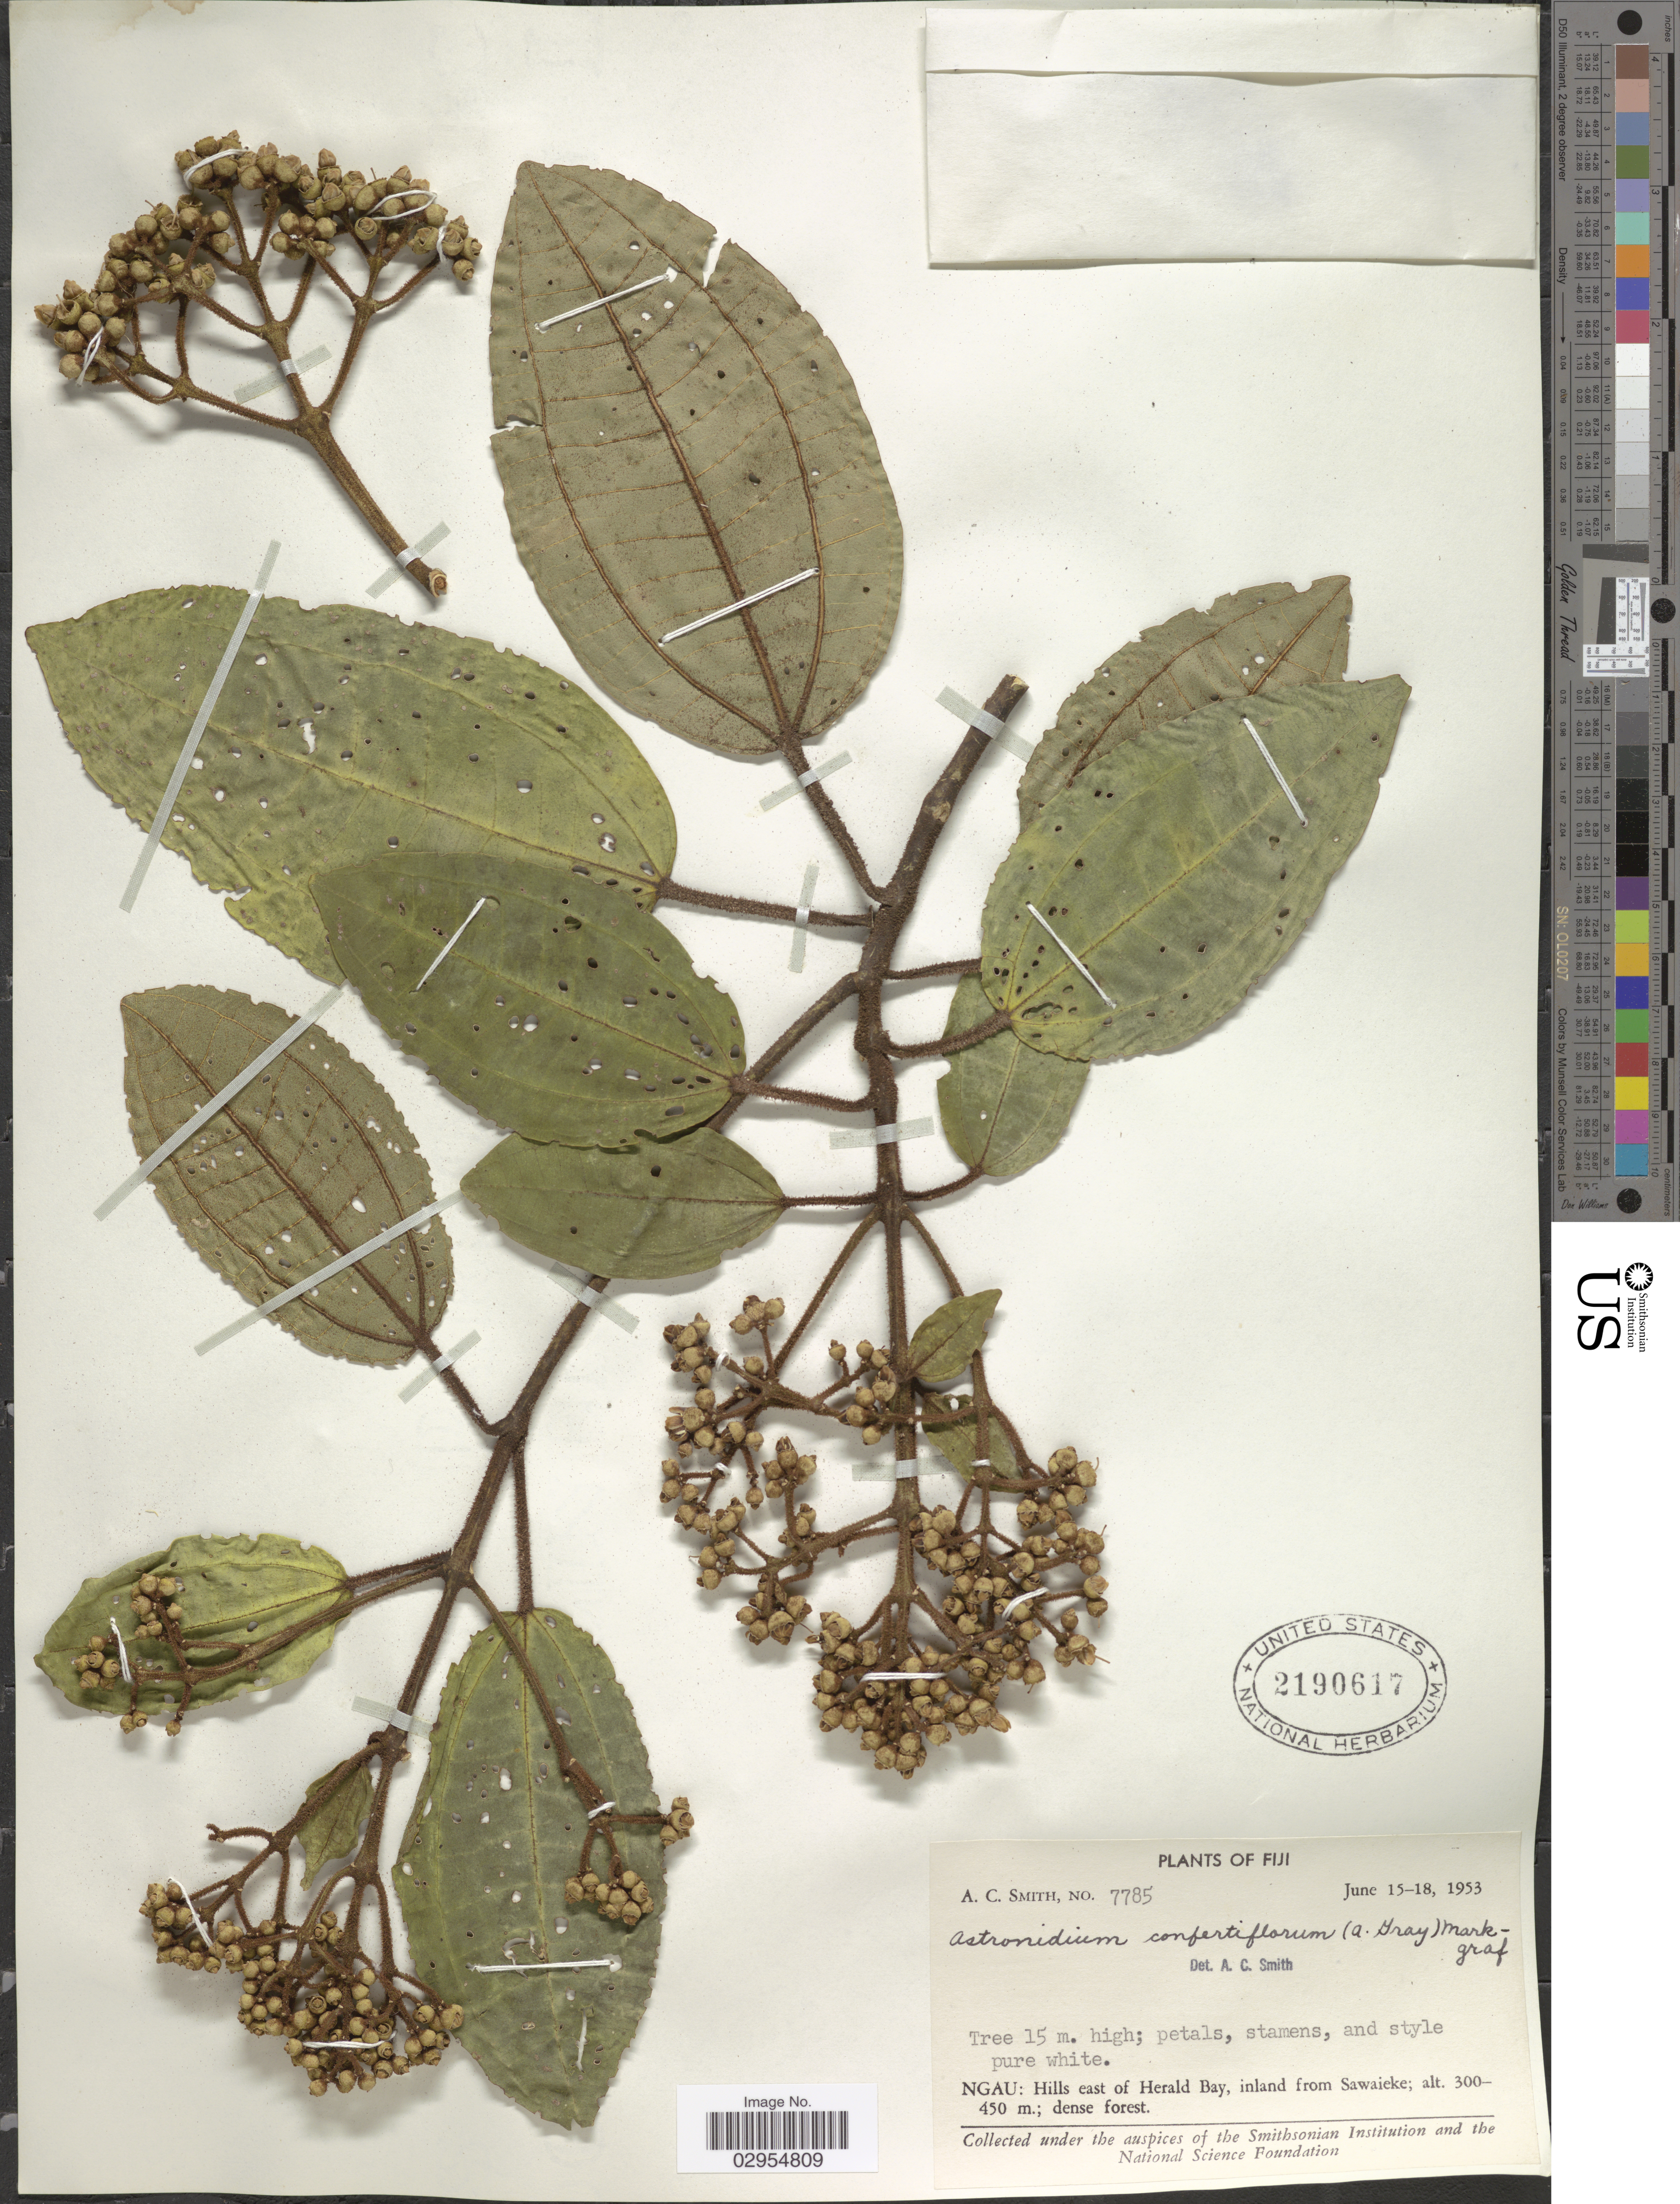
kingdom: Plantae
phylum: Tracheophyta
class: Magnoliopsida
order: Myrtales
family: Melastomataceae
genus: Astronidium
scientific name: Astronidium confertiflorum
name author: (A. Gray) Markgr.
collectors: A. C. Smith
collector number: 7785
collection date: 1953-06-15/1953-06-18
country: Fiji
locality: Ngau: Hills east of Herald Bay, inland from Sawaieke.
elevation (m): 300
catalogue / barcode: US 2190617